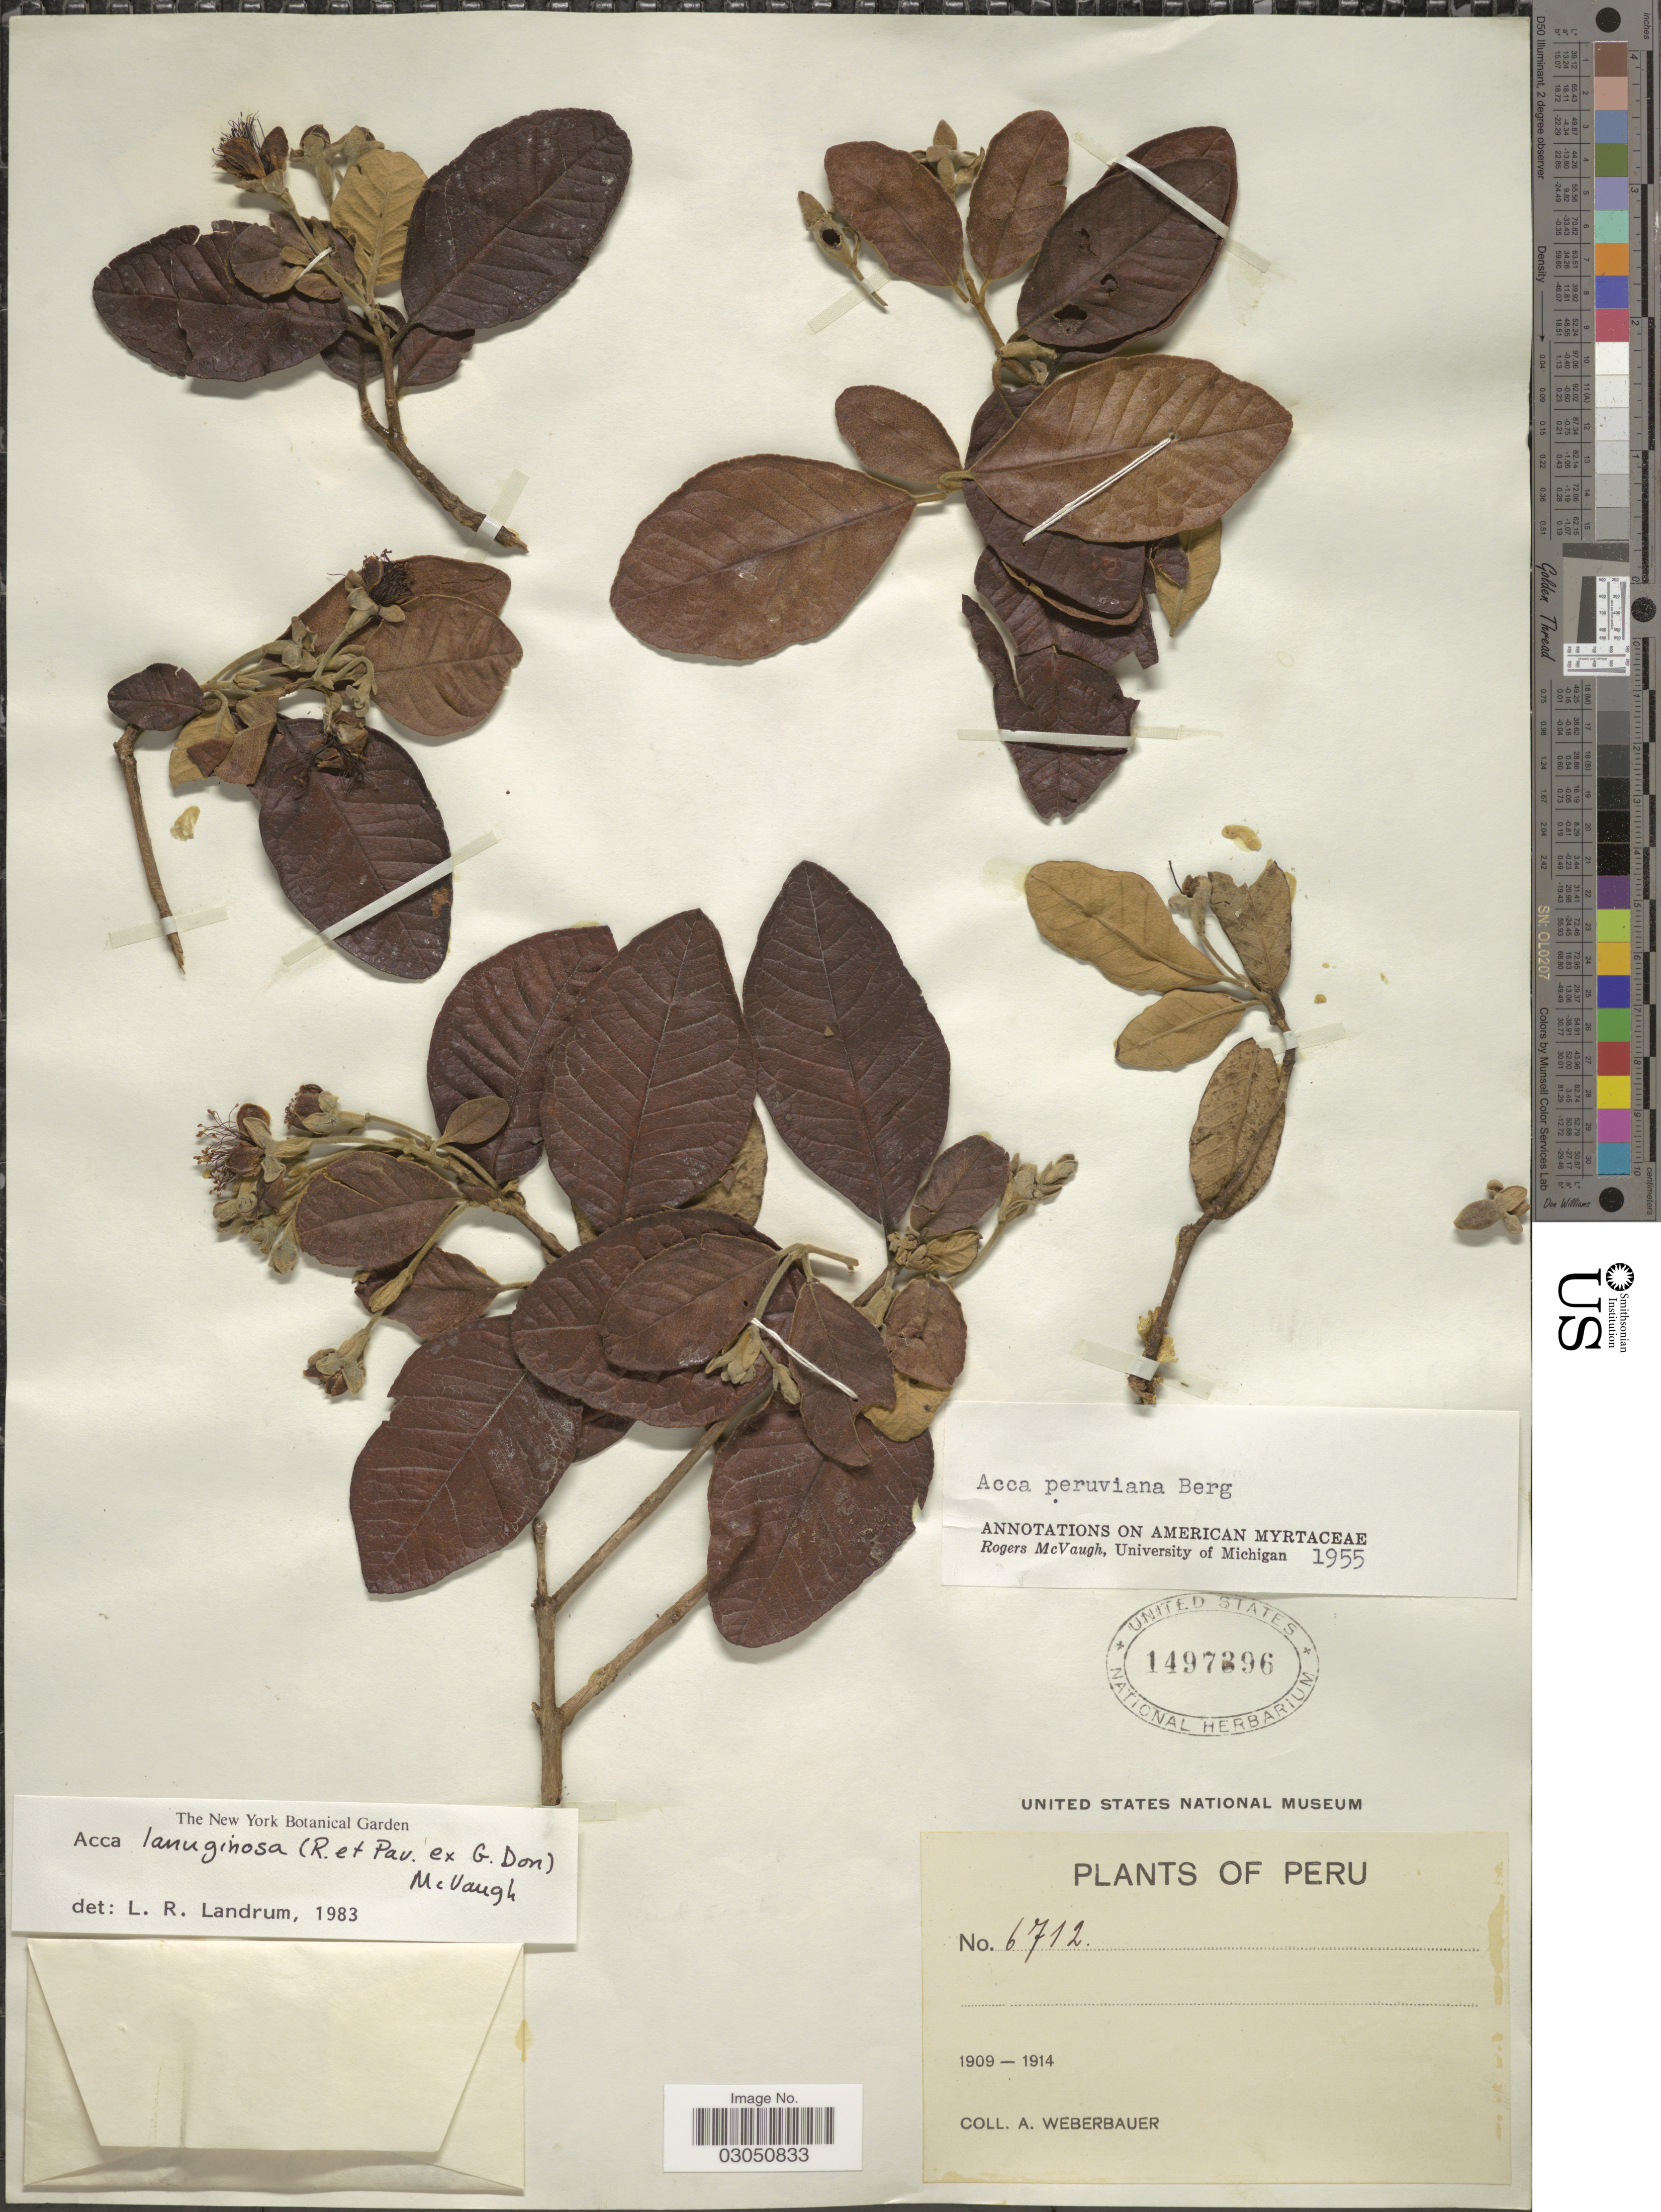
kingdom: Plantae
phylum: Tracheophyta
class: Magnoliopsida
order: Myrtales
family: Myrtaceae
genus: Acca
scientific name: Acca lanuginosa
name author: (Ruiz & Pav. ex G. Don) McVaugh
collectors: A. Weberbauer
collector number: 6712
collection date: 1909/1914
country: Peru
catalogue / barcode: US 1497396